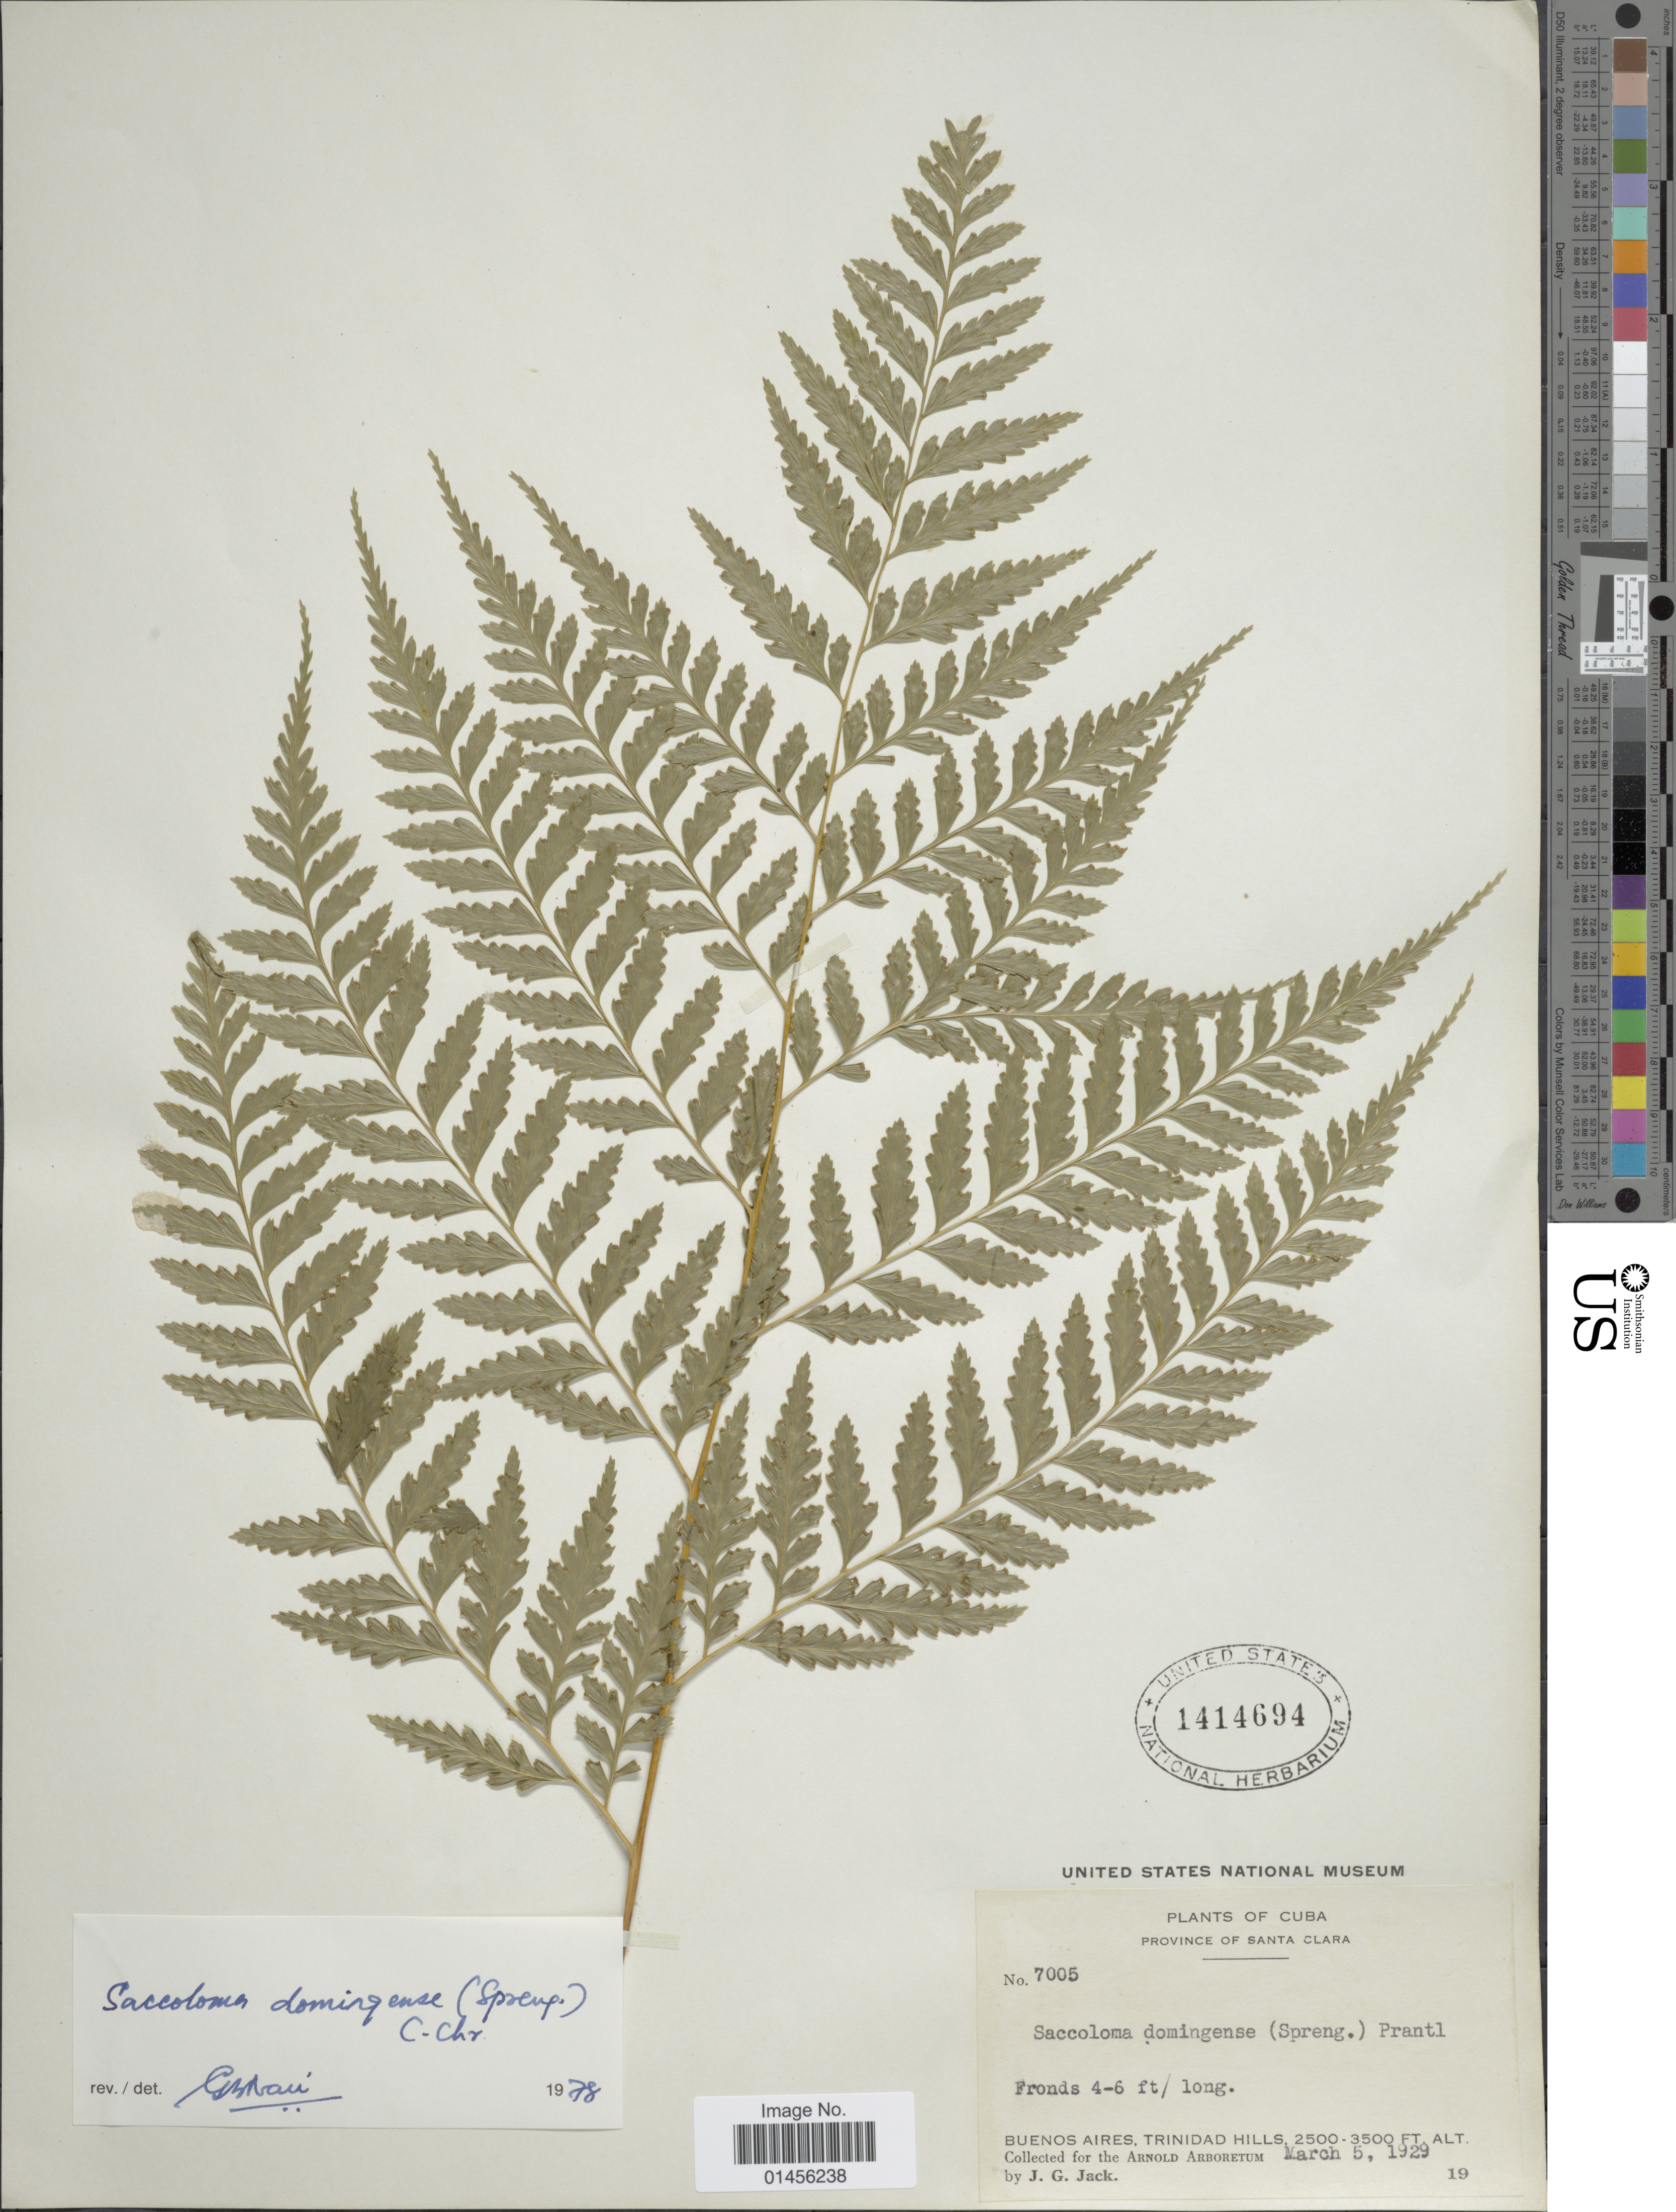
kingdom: Plantae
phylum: Tracheophyta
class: Polypodiopsida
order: Polypodiales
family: Saccolomataceae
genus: Saccoloma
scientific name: Saccoloma domingense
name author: (Spreng.) C. Chr.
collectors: J. G. Jack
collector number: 7005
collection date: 1929-03-05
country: Cuba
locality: Province of Santa Clara, Buenos Aires, Trinidad Hills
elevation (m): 762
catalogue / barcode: US 1414694